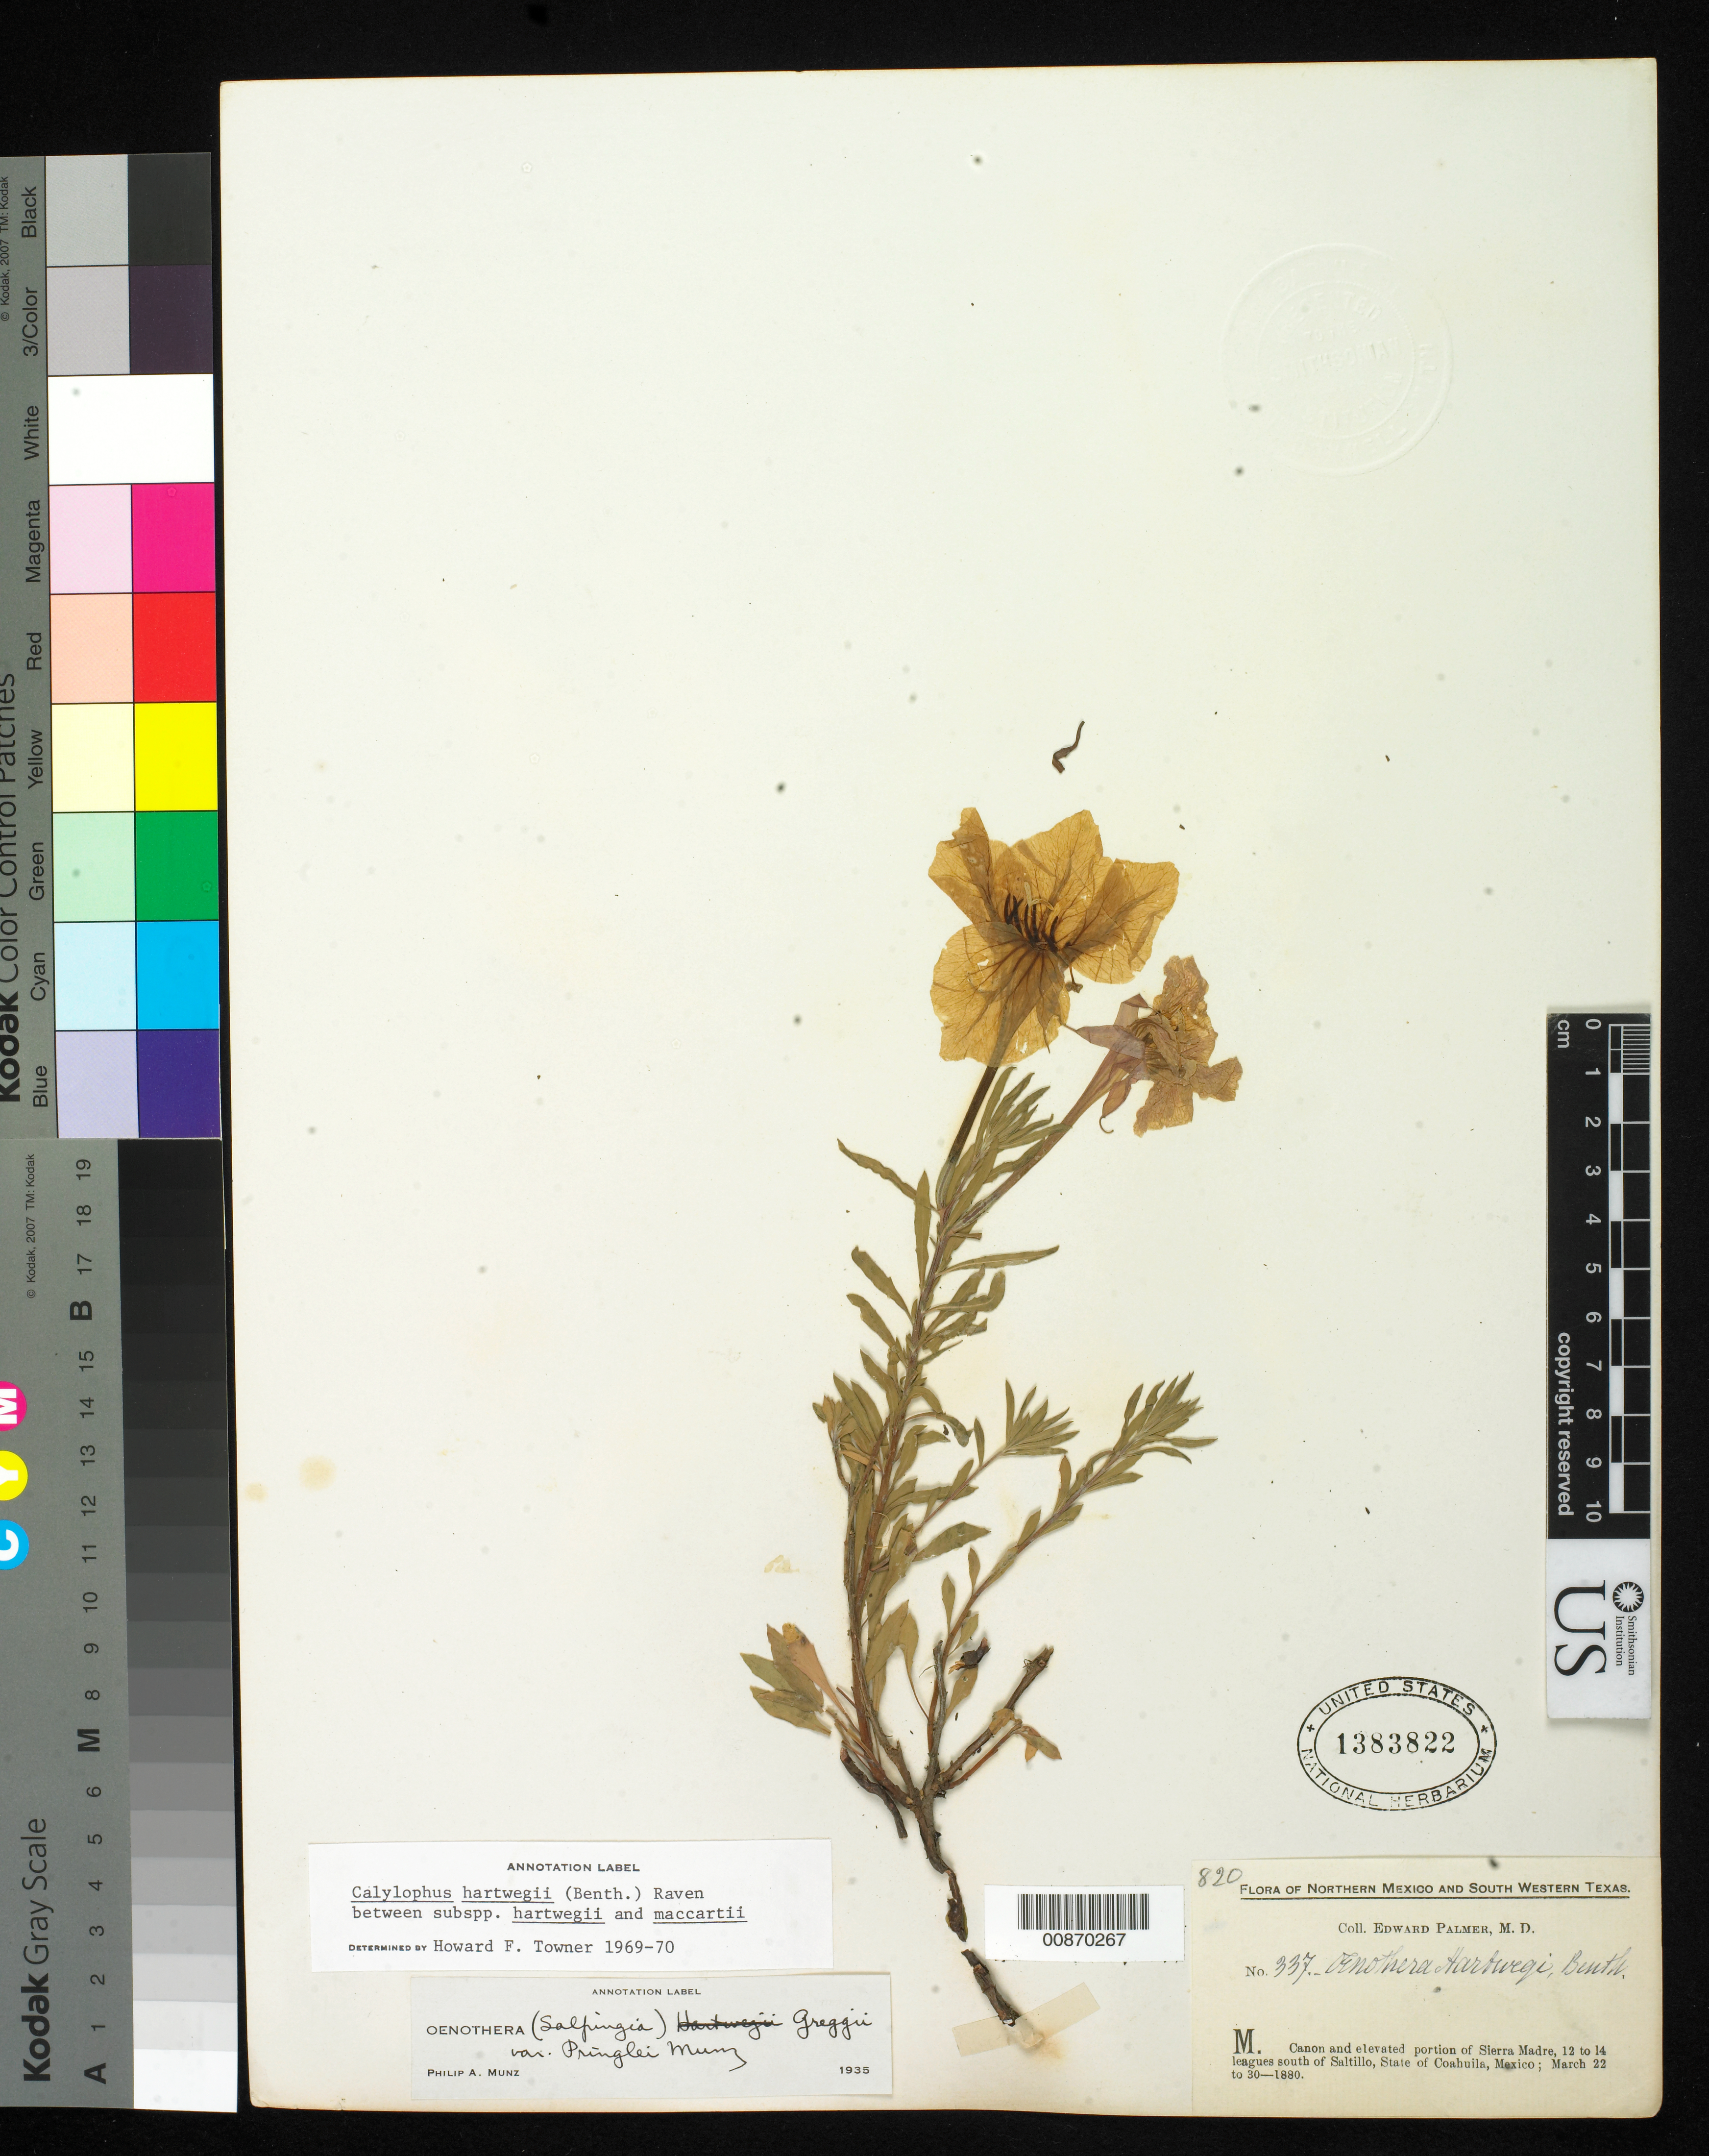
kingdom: Plantae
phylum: Tracheophyta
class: Magnoliopsida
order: Myrtales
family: Onagraceae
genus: Oenothera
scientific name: Oenothera hartwegii subsp. hartwegii x O. hartwegii subsp. maccartii (Shinners) W.L. Wagner & Hoch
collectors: E. Palmer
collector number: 337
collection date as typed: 22 Mar 1880 to 30 Mar 1880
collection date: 1880-03-22/1880-03-30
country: Mexico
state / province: Coahuila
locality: M. Sierra Madre, 12 to 14 leagues of Saltillo, Coahuila.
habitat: Cañon and elevated portion of Sierra.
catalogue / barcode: US 1383822